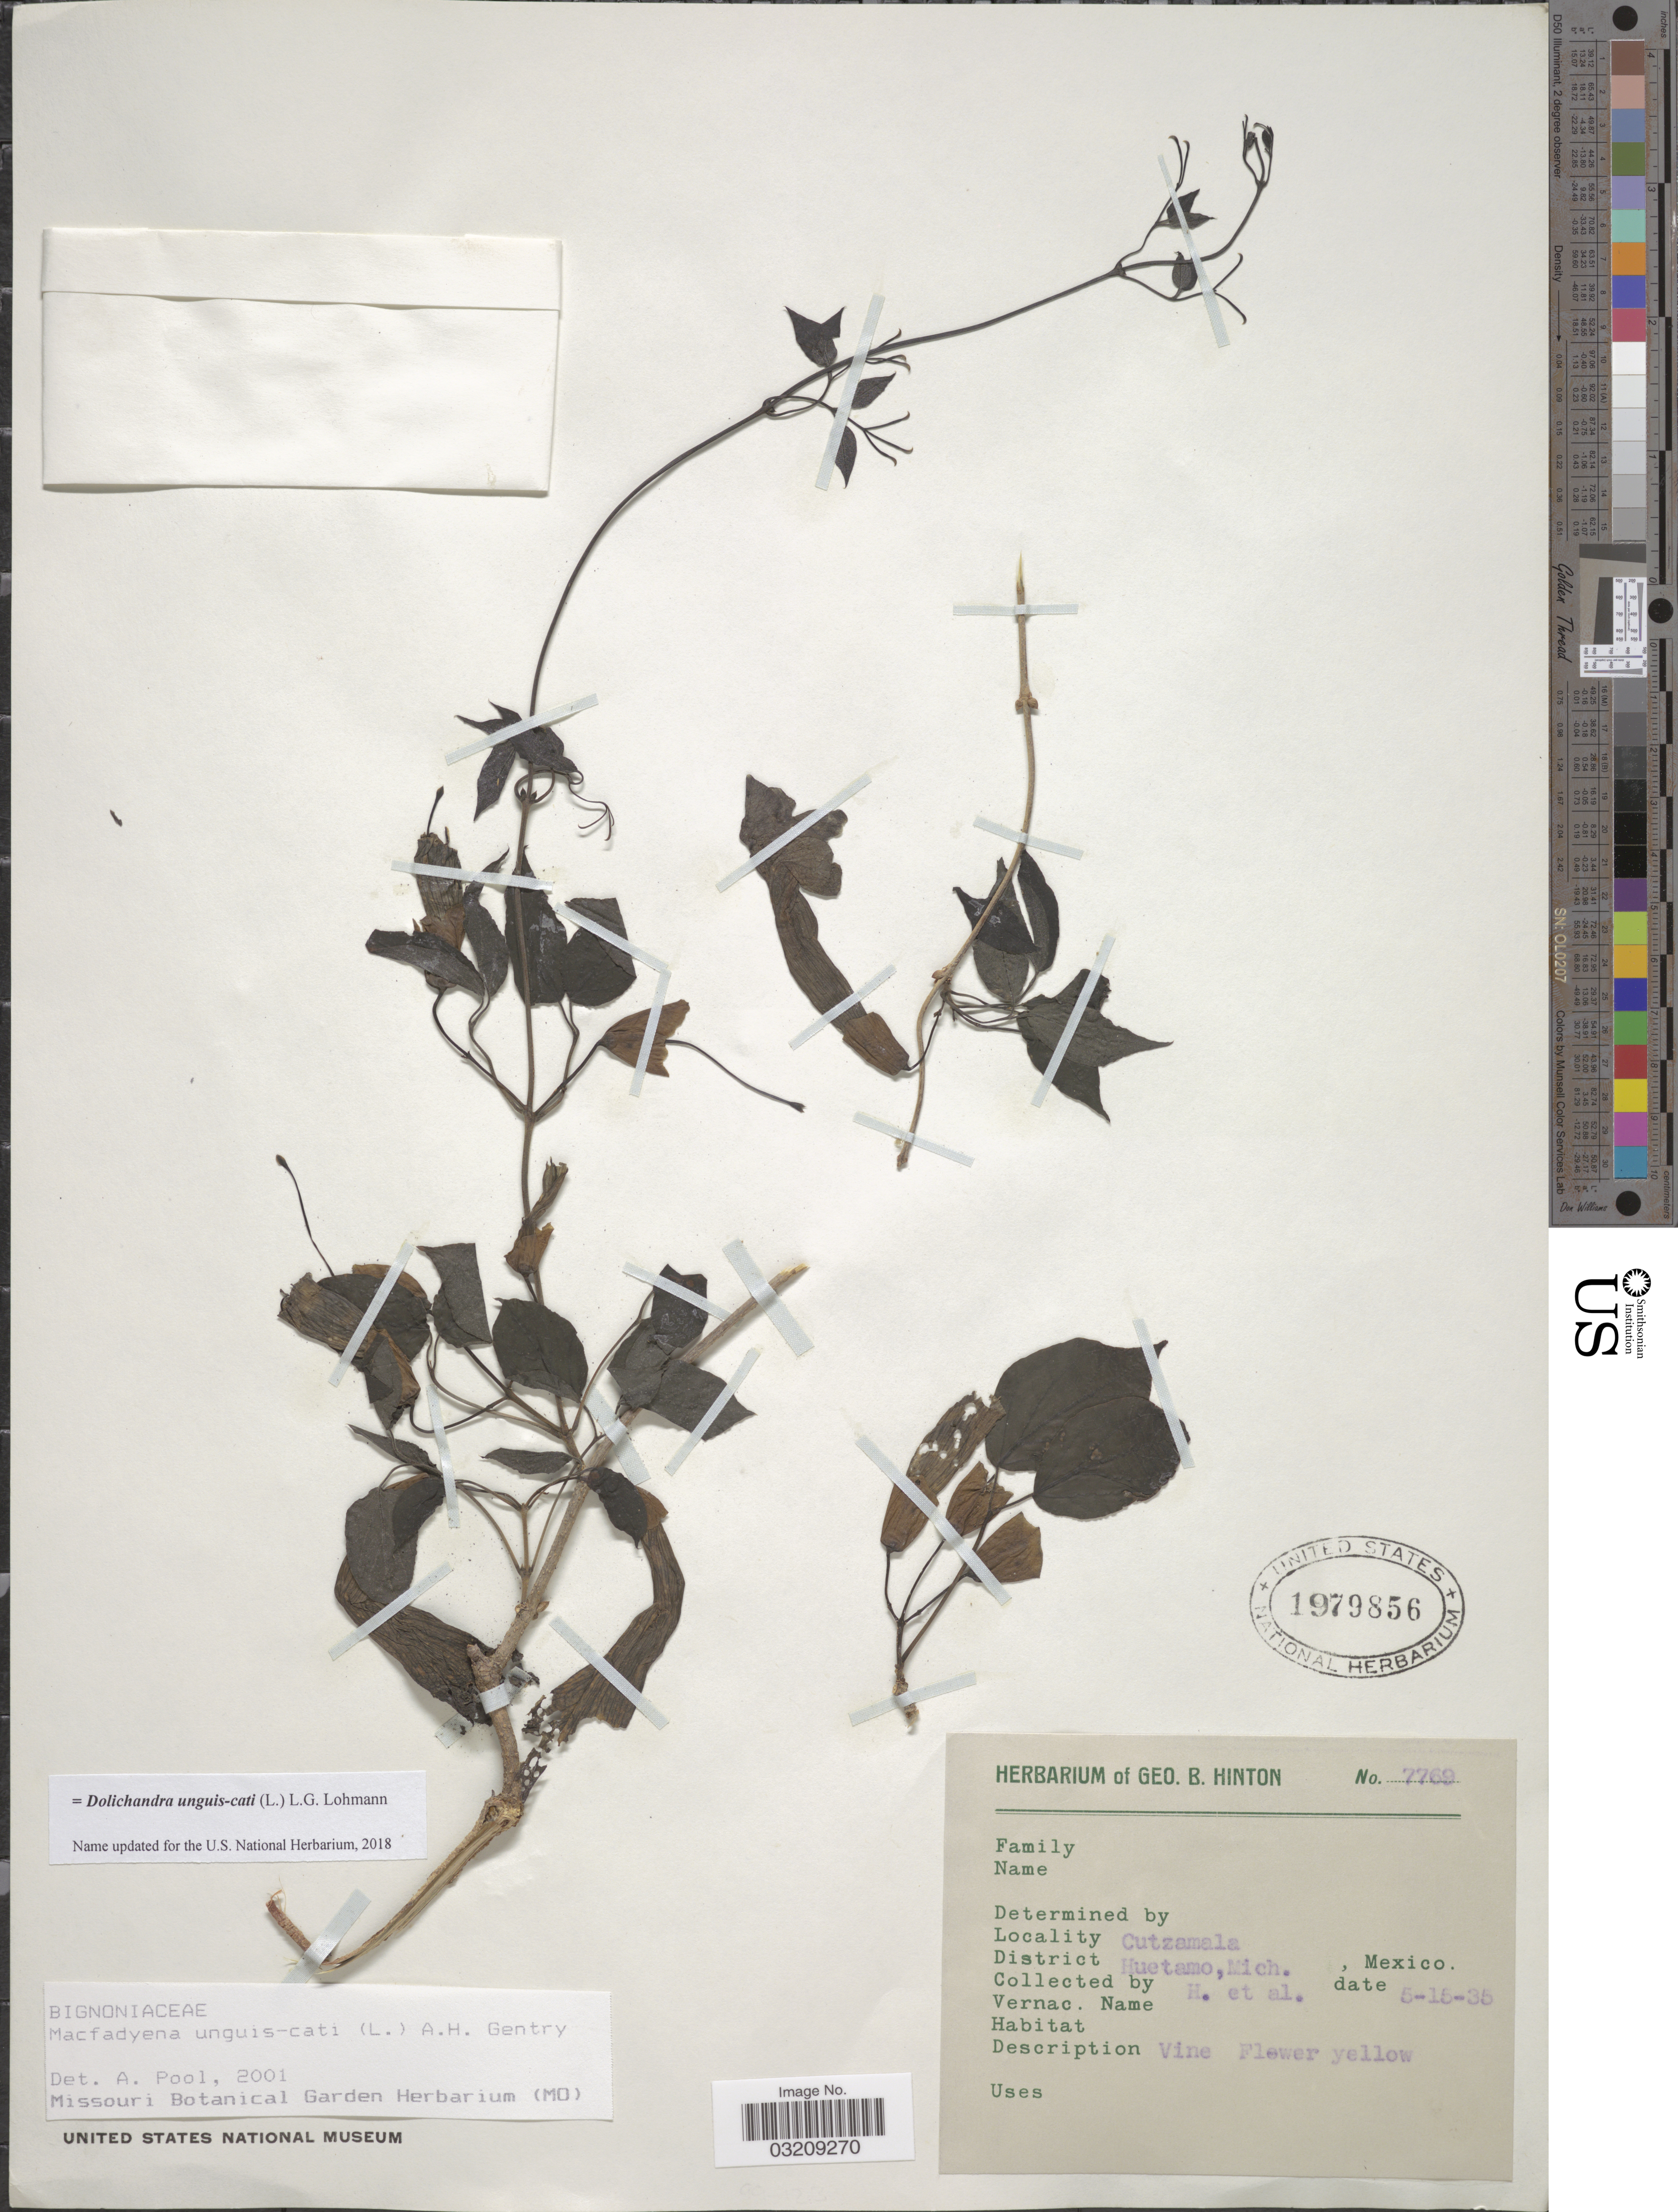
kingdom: Plantae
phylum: Tracheophyta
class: Magnoliopsida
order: Lamiales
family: Bignoniaceae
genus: Dolichandra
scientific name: Dolichandra unguis-cati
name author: (L.) L.G. Lohmann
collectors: G. B. Hinton & et al.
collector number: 7769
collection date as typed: Transcribed d/m/y: 15/5/35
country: Mexico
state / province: Michoacán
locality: Cutzamala. District Huetamo.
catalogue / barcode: US 1979856